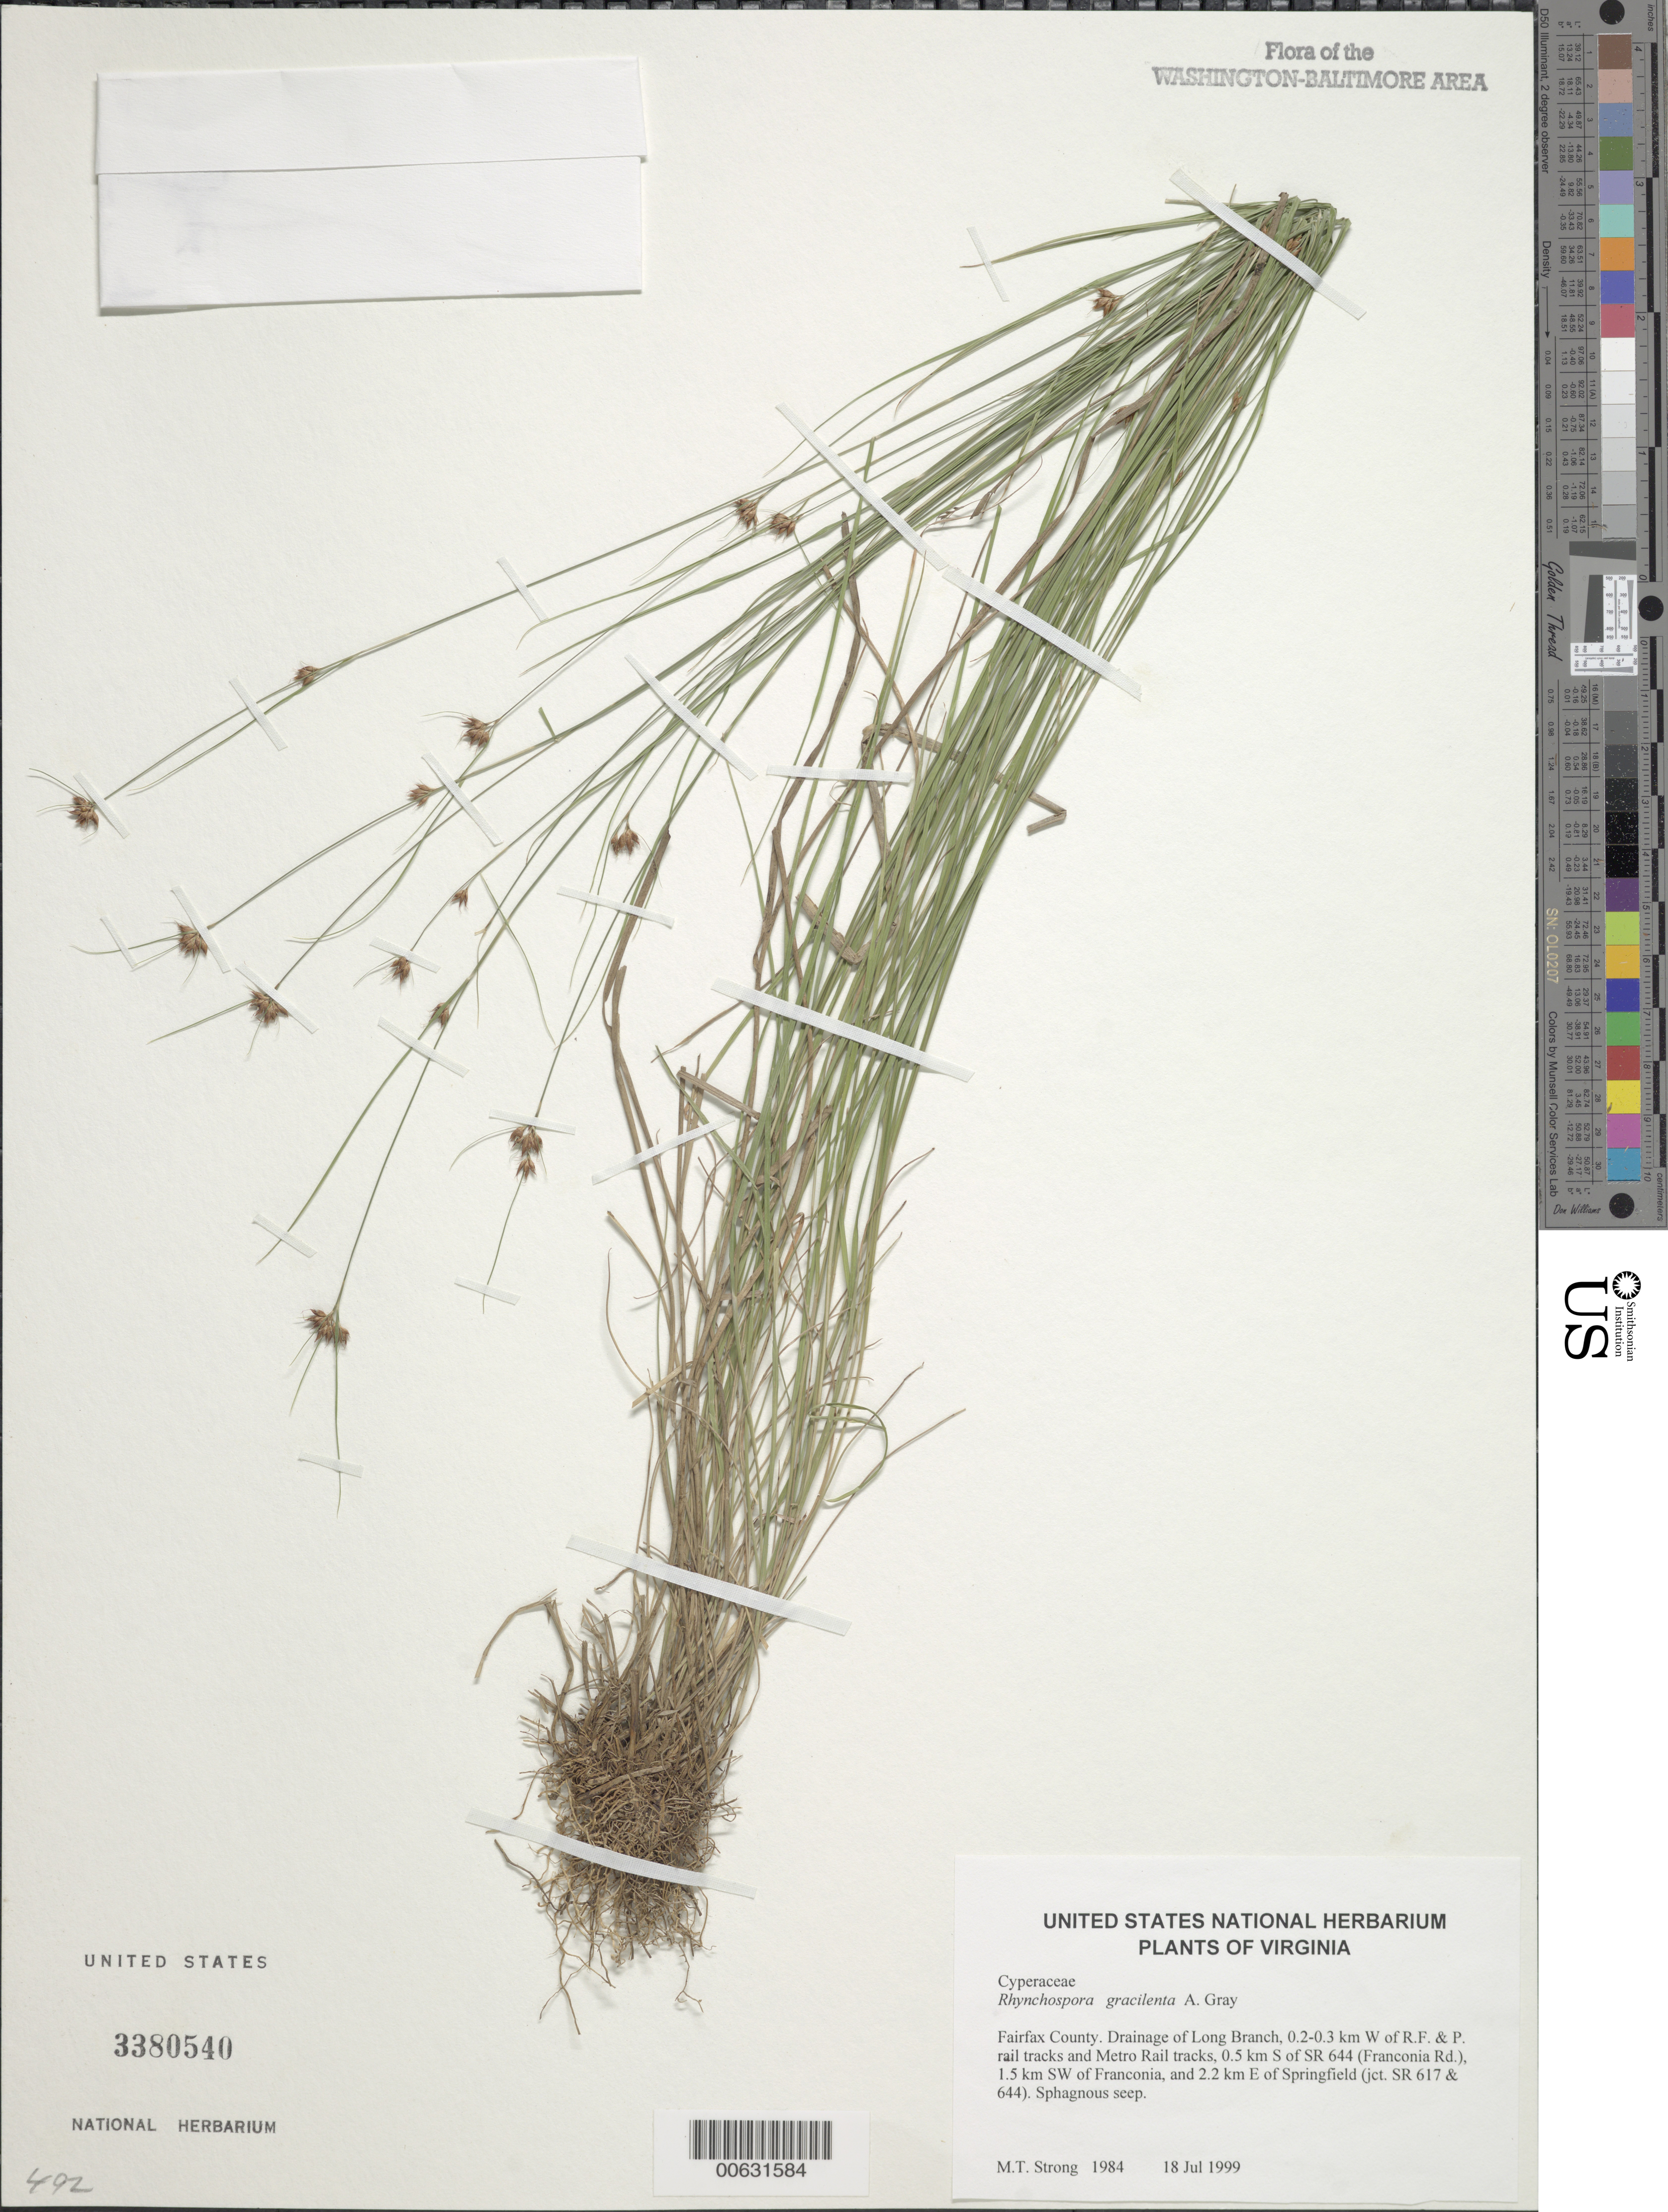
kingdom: Plantae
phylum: Tracheophyta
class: Liliopsida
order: Poales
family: Cyperaceae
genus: Rhynchospora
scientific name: Rhynchospora gracilenta A. Gray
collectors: M. T. Strong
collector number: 1984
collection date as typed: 18 Jul 1999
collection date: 1999-07-18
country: United States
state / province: Virginia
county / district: Fairfax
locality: Drainage of Long Branch, 0.2-0.3 km W of R.F. & P. rail tracks and Metro Rail tracks, 0.5 km S of SR 644 (Franconia Rd.), 1.5 km SW of Franconia, and 2.2 km E of Springfield (jct. SR 617 & 644).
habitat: Sphagnous seep.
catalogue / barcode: US 3380540